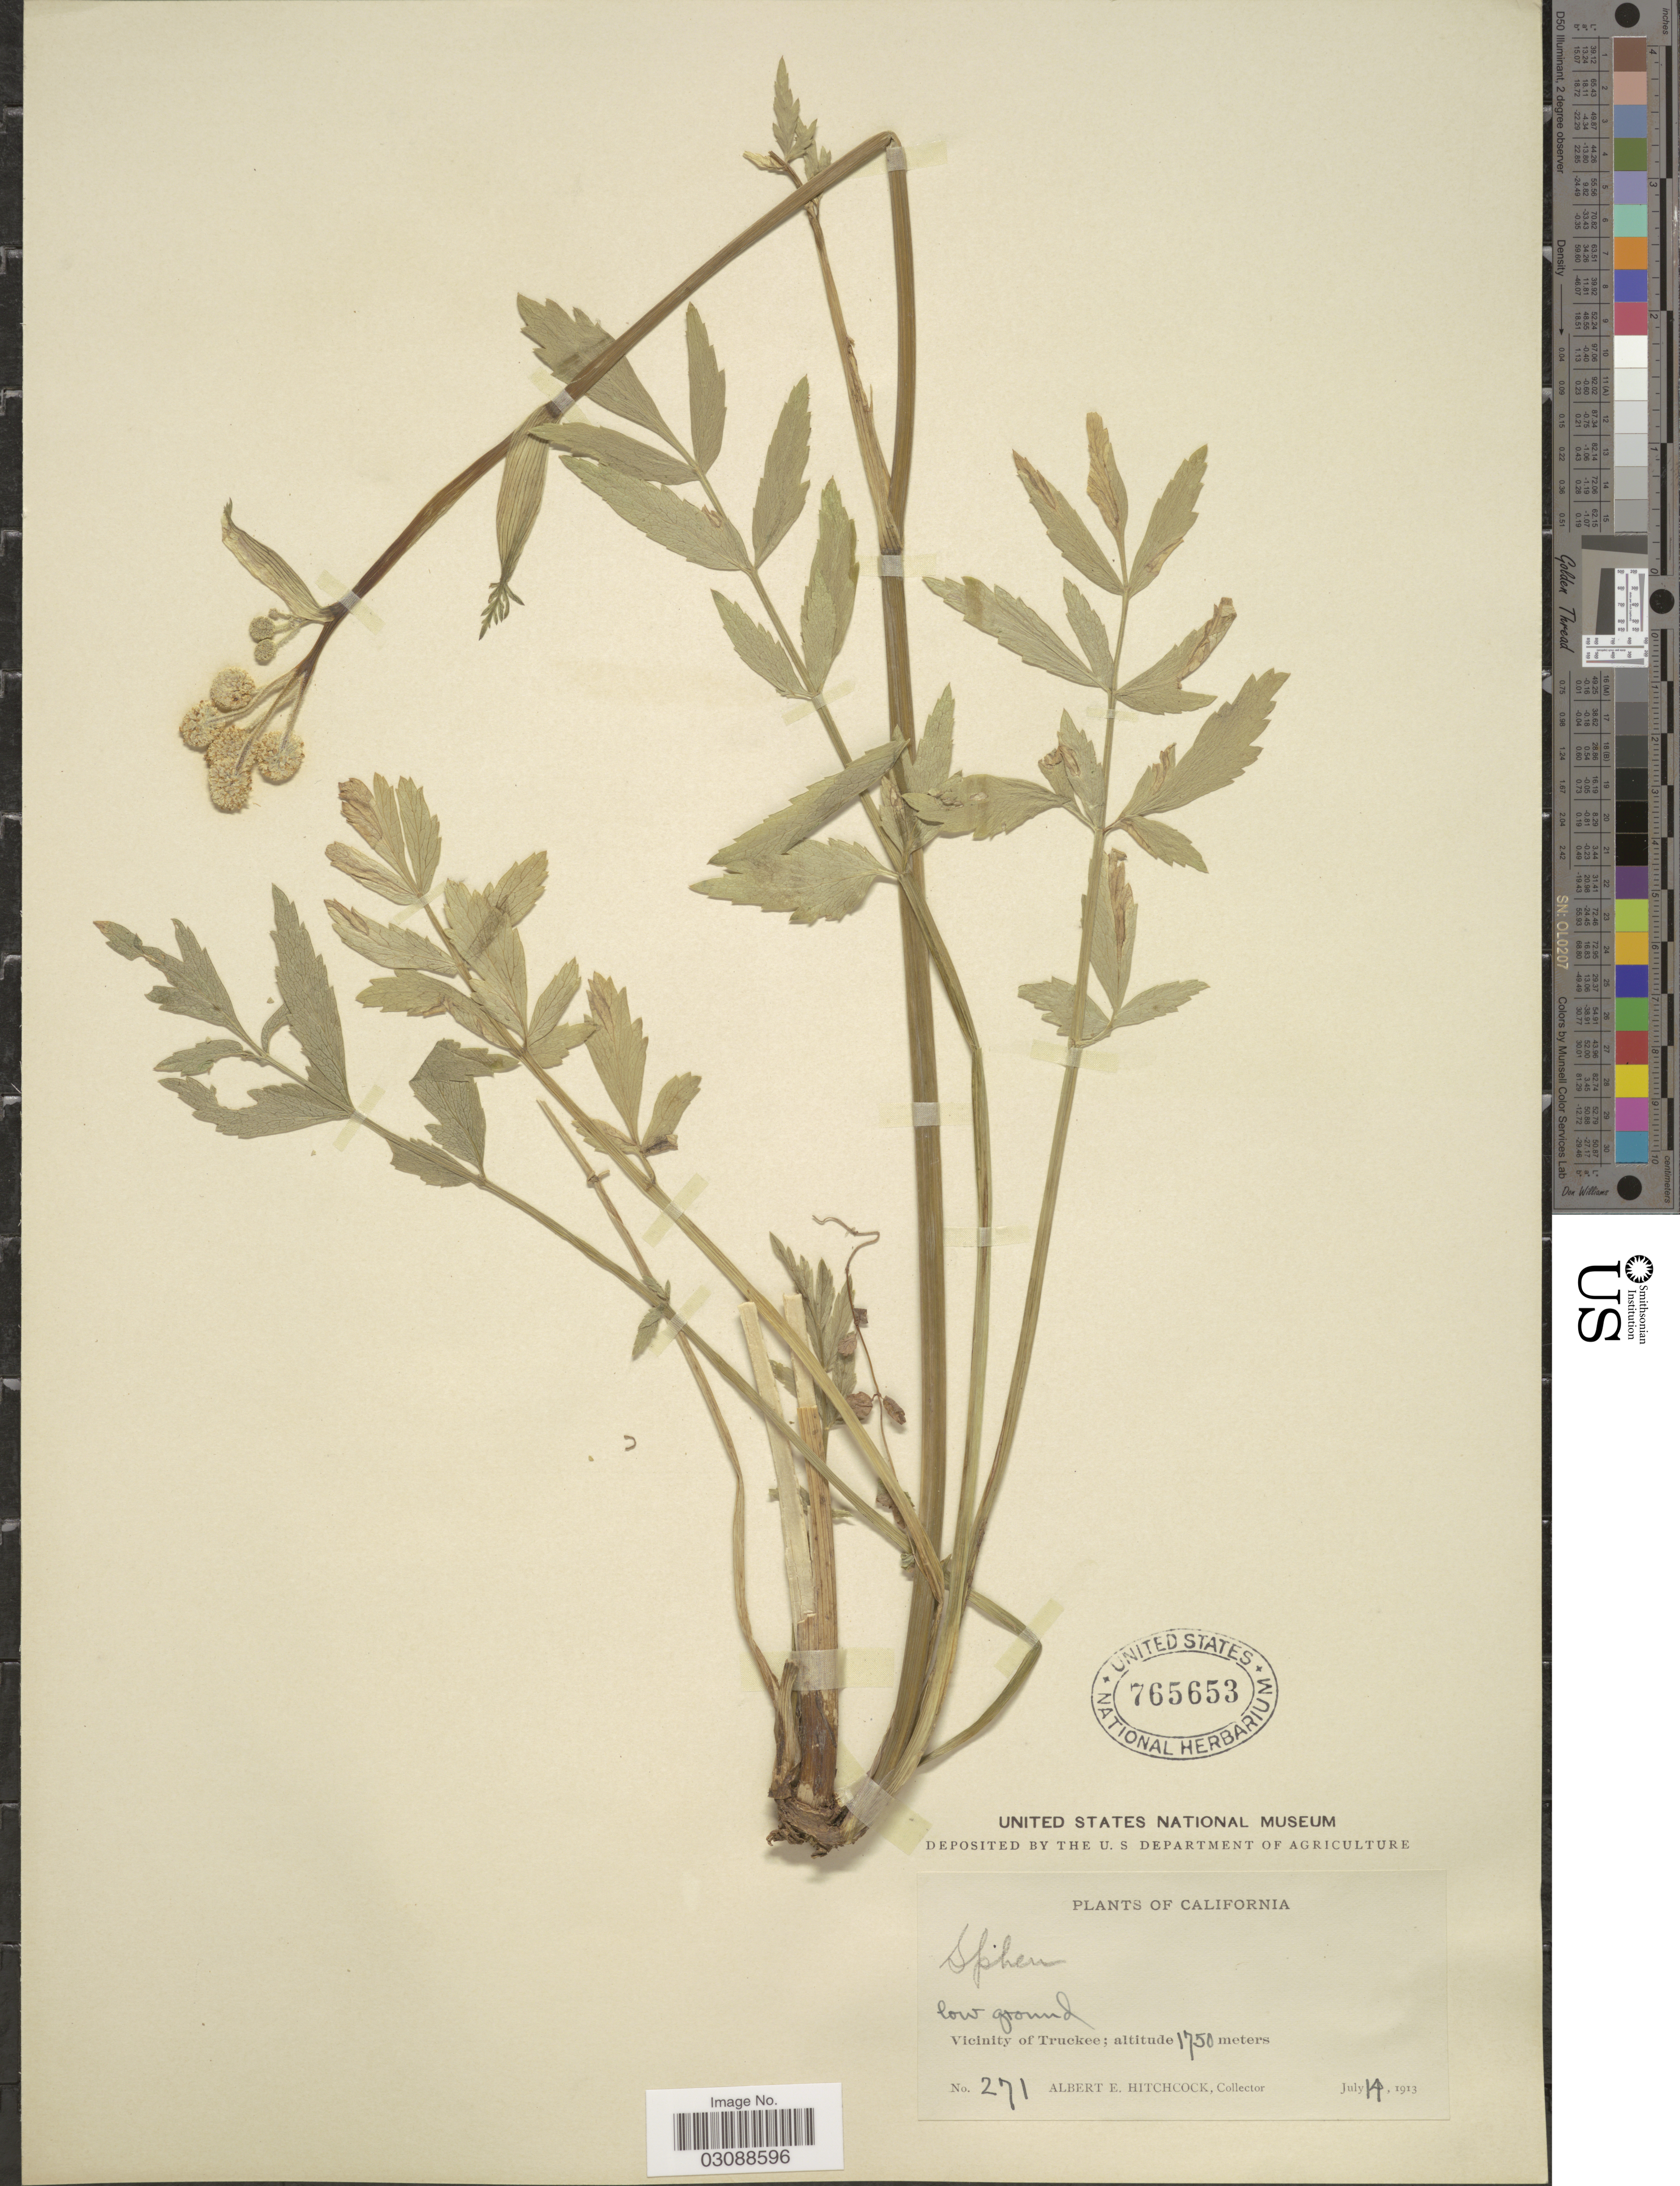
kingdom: Plantae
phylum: Tracheophyta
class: Magnoliopsida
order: Apiales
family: Apiaceae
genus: Sphenosciadium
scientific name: Sphenosciadium sp.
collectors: A. Hitchcock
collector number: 271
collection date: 1913-07-14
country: United States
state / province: California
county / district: Nevada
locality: Vicinity of Truckee.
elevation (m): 1750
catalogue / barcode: US 765653